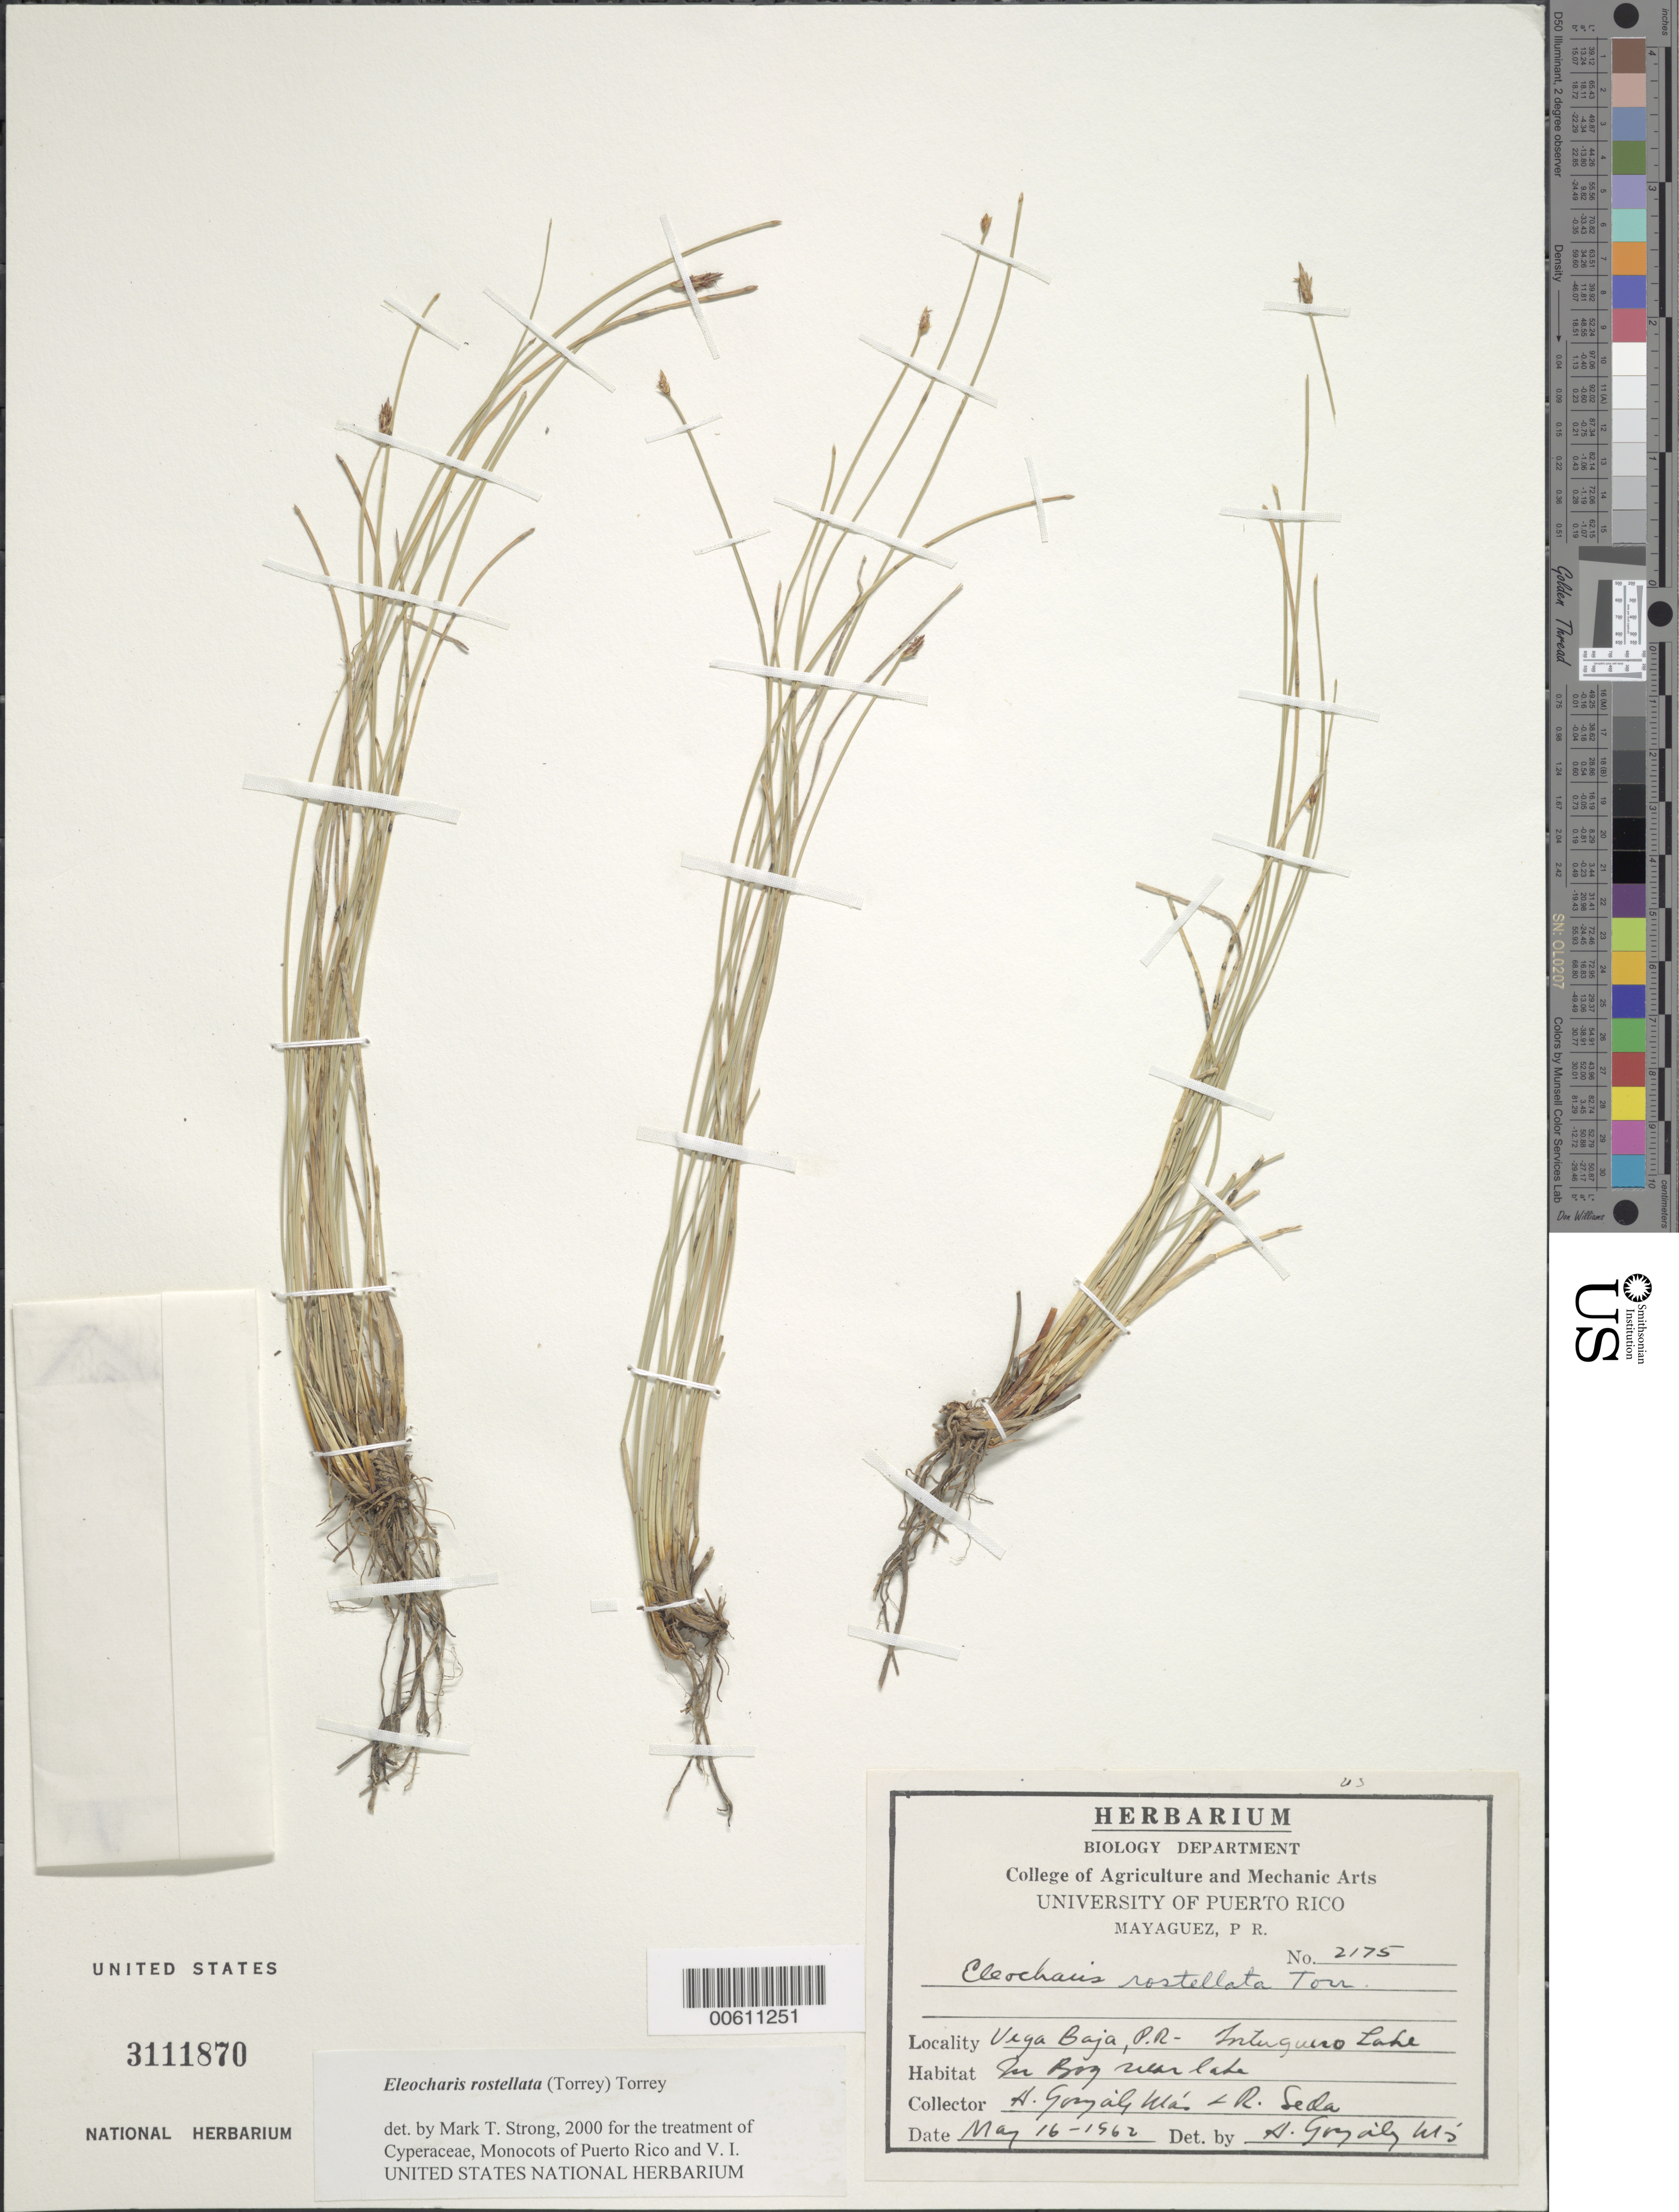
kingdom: Plantae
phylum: Tracheophyta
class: Liliopsida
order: Poales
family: Cyperaceae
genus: Eleocharis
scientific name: Eleocharis rostellata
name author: (Torr.) Torr.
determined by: Strong, M. T., (US), Smithsonian Institution - National Museum of Natural History (UNITED STATES)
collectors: A. González Más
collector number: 2175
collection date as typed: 16 May 1962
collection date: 1962-05-16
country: Puerto Rico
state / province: Manatí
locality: Vega Baja: Tortuguero Lake.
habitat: In bog near lake.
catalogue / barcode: US 3111870